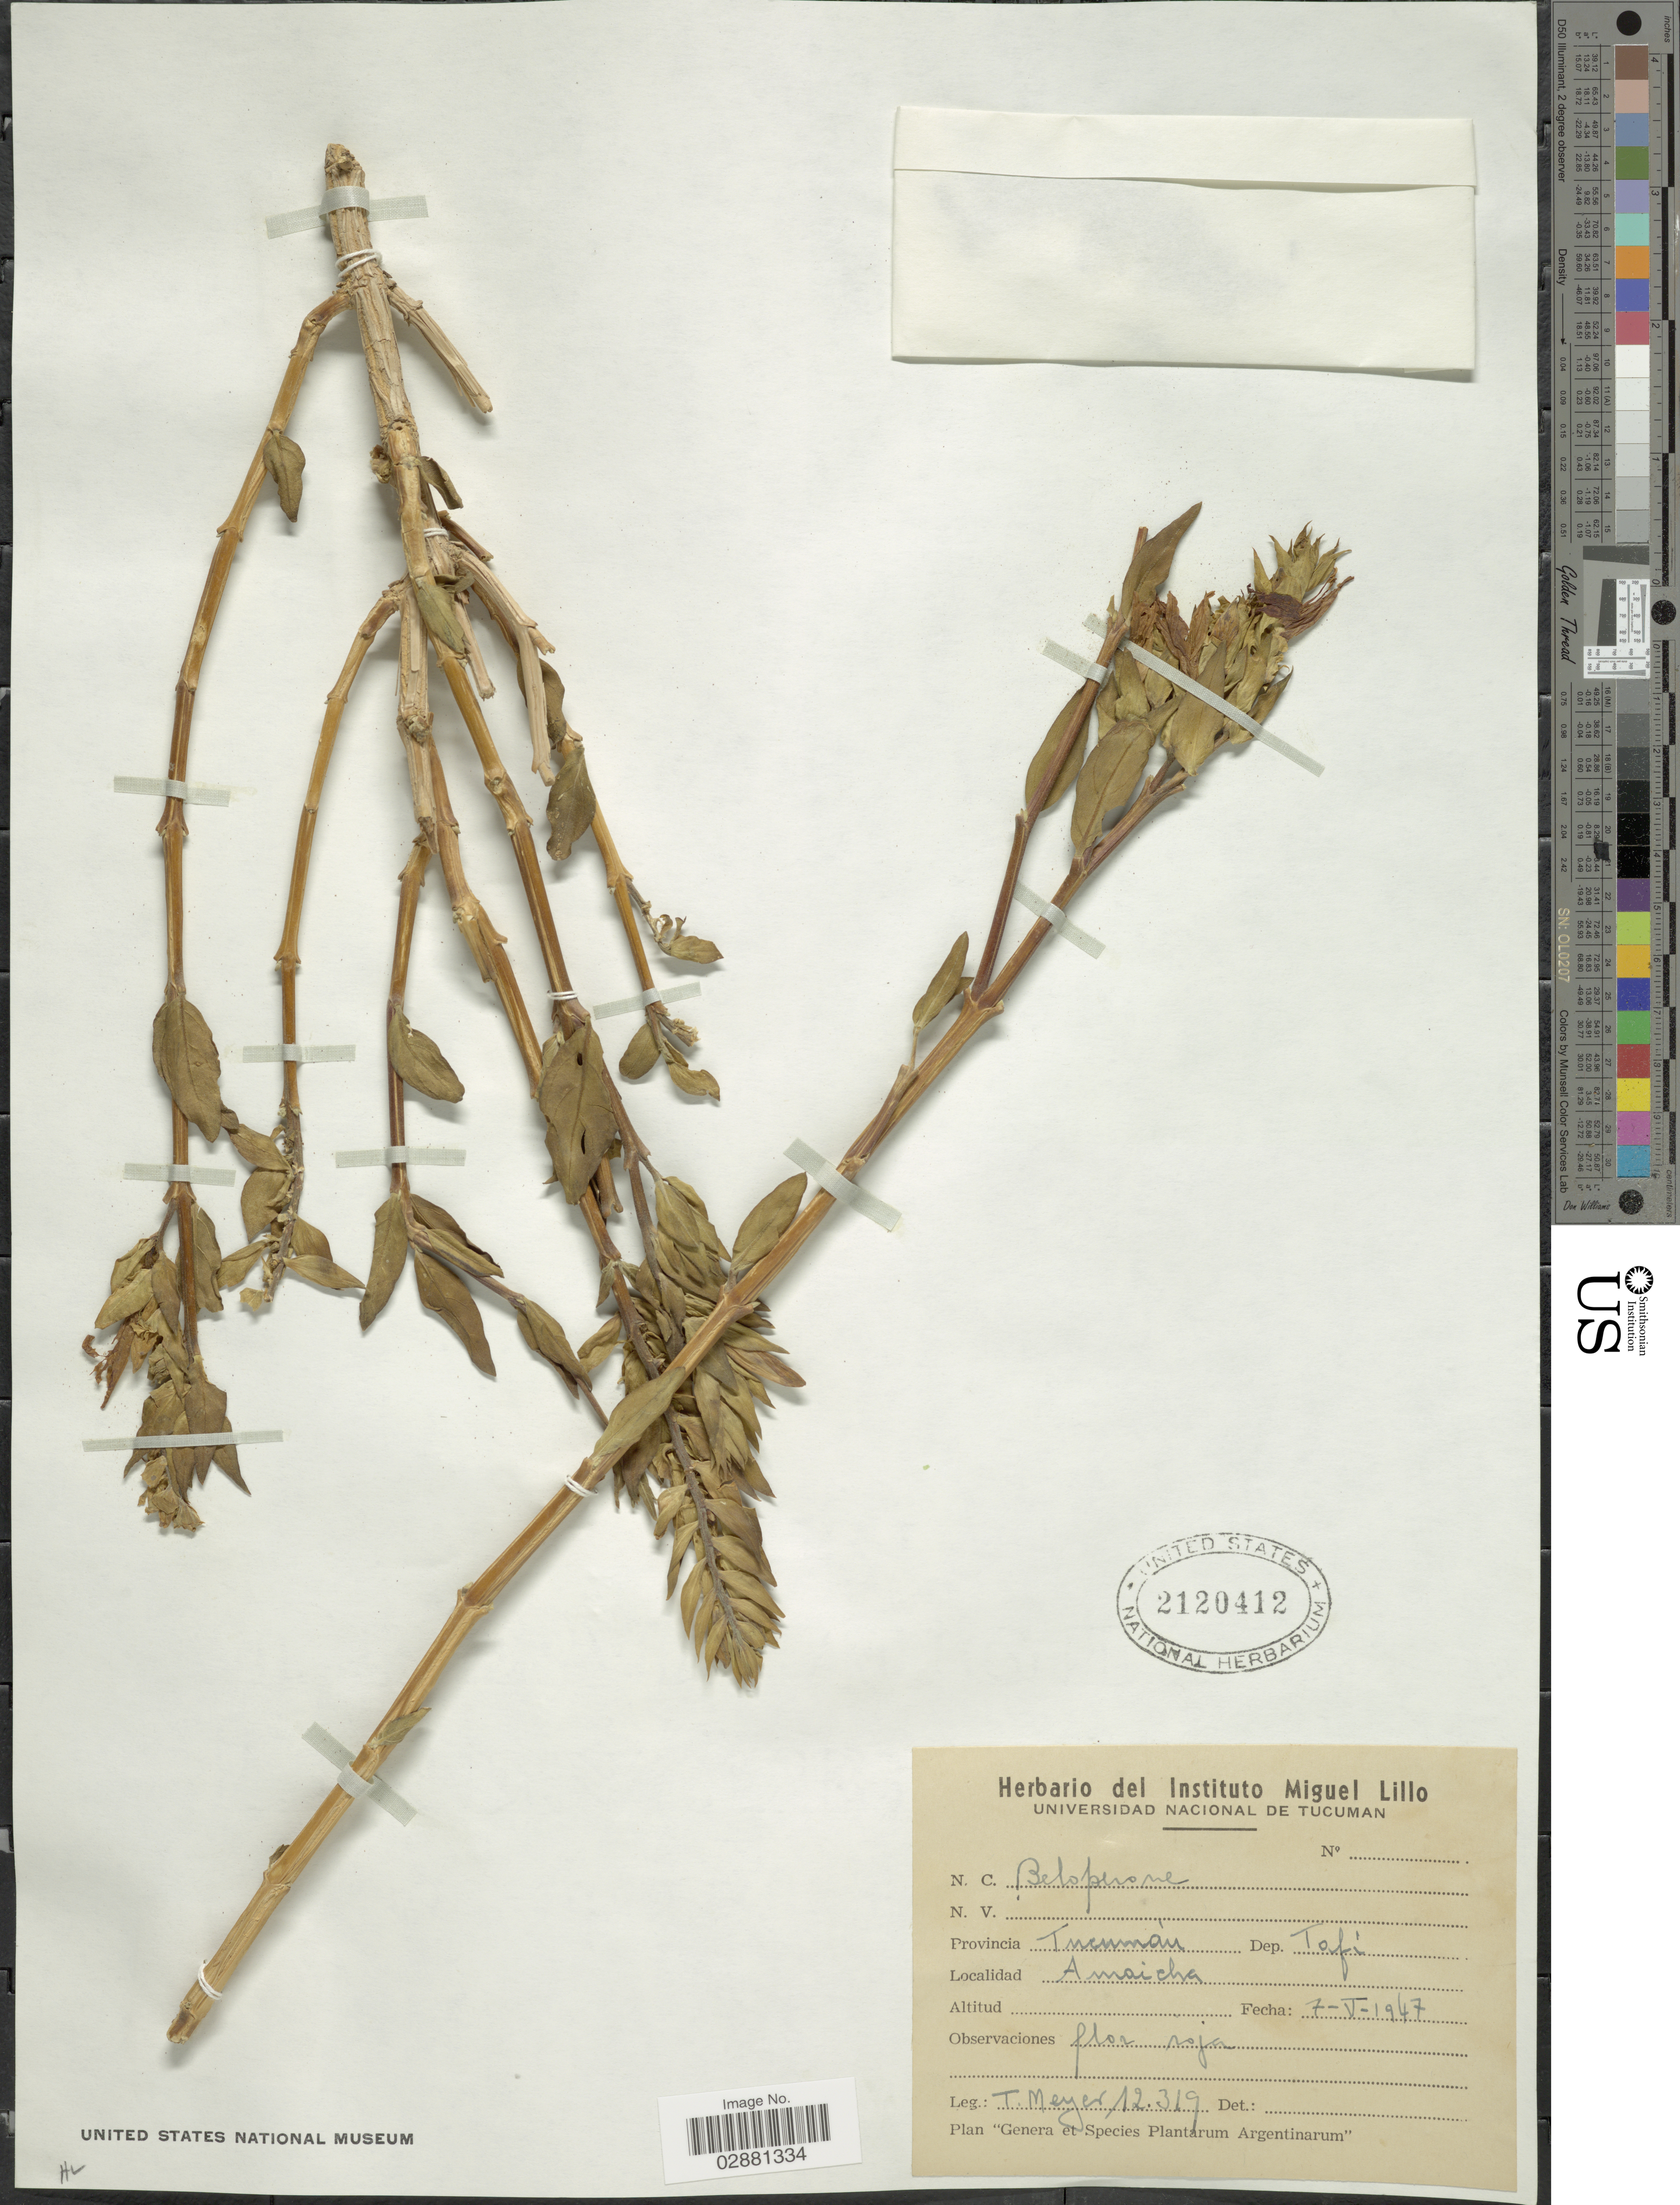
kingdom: Plantae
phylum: Tracheophyta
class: Magnoliopsida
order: Lamiales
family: Acanthaceae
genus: Justicia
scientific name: Justicia xylosteoides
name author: Griseb.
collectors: T. Meyer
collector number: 12319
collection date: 1947-05-07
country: Argentina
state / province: Tucuman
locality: Dep. Tafí, Amaicha.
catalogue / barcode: US 2120412